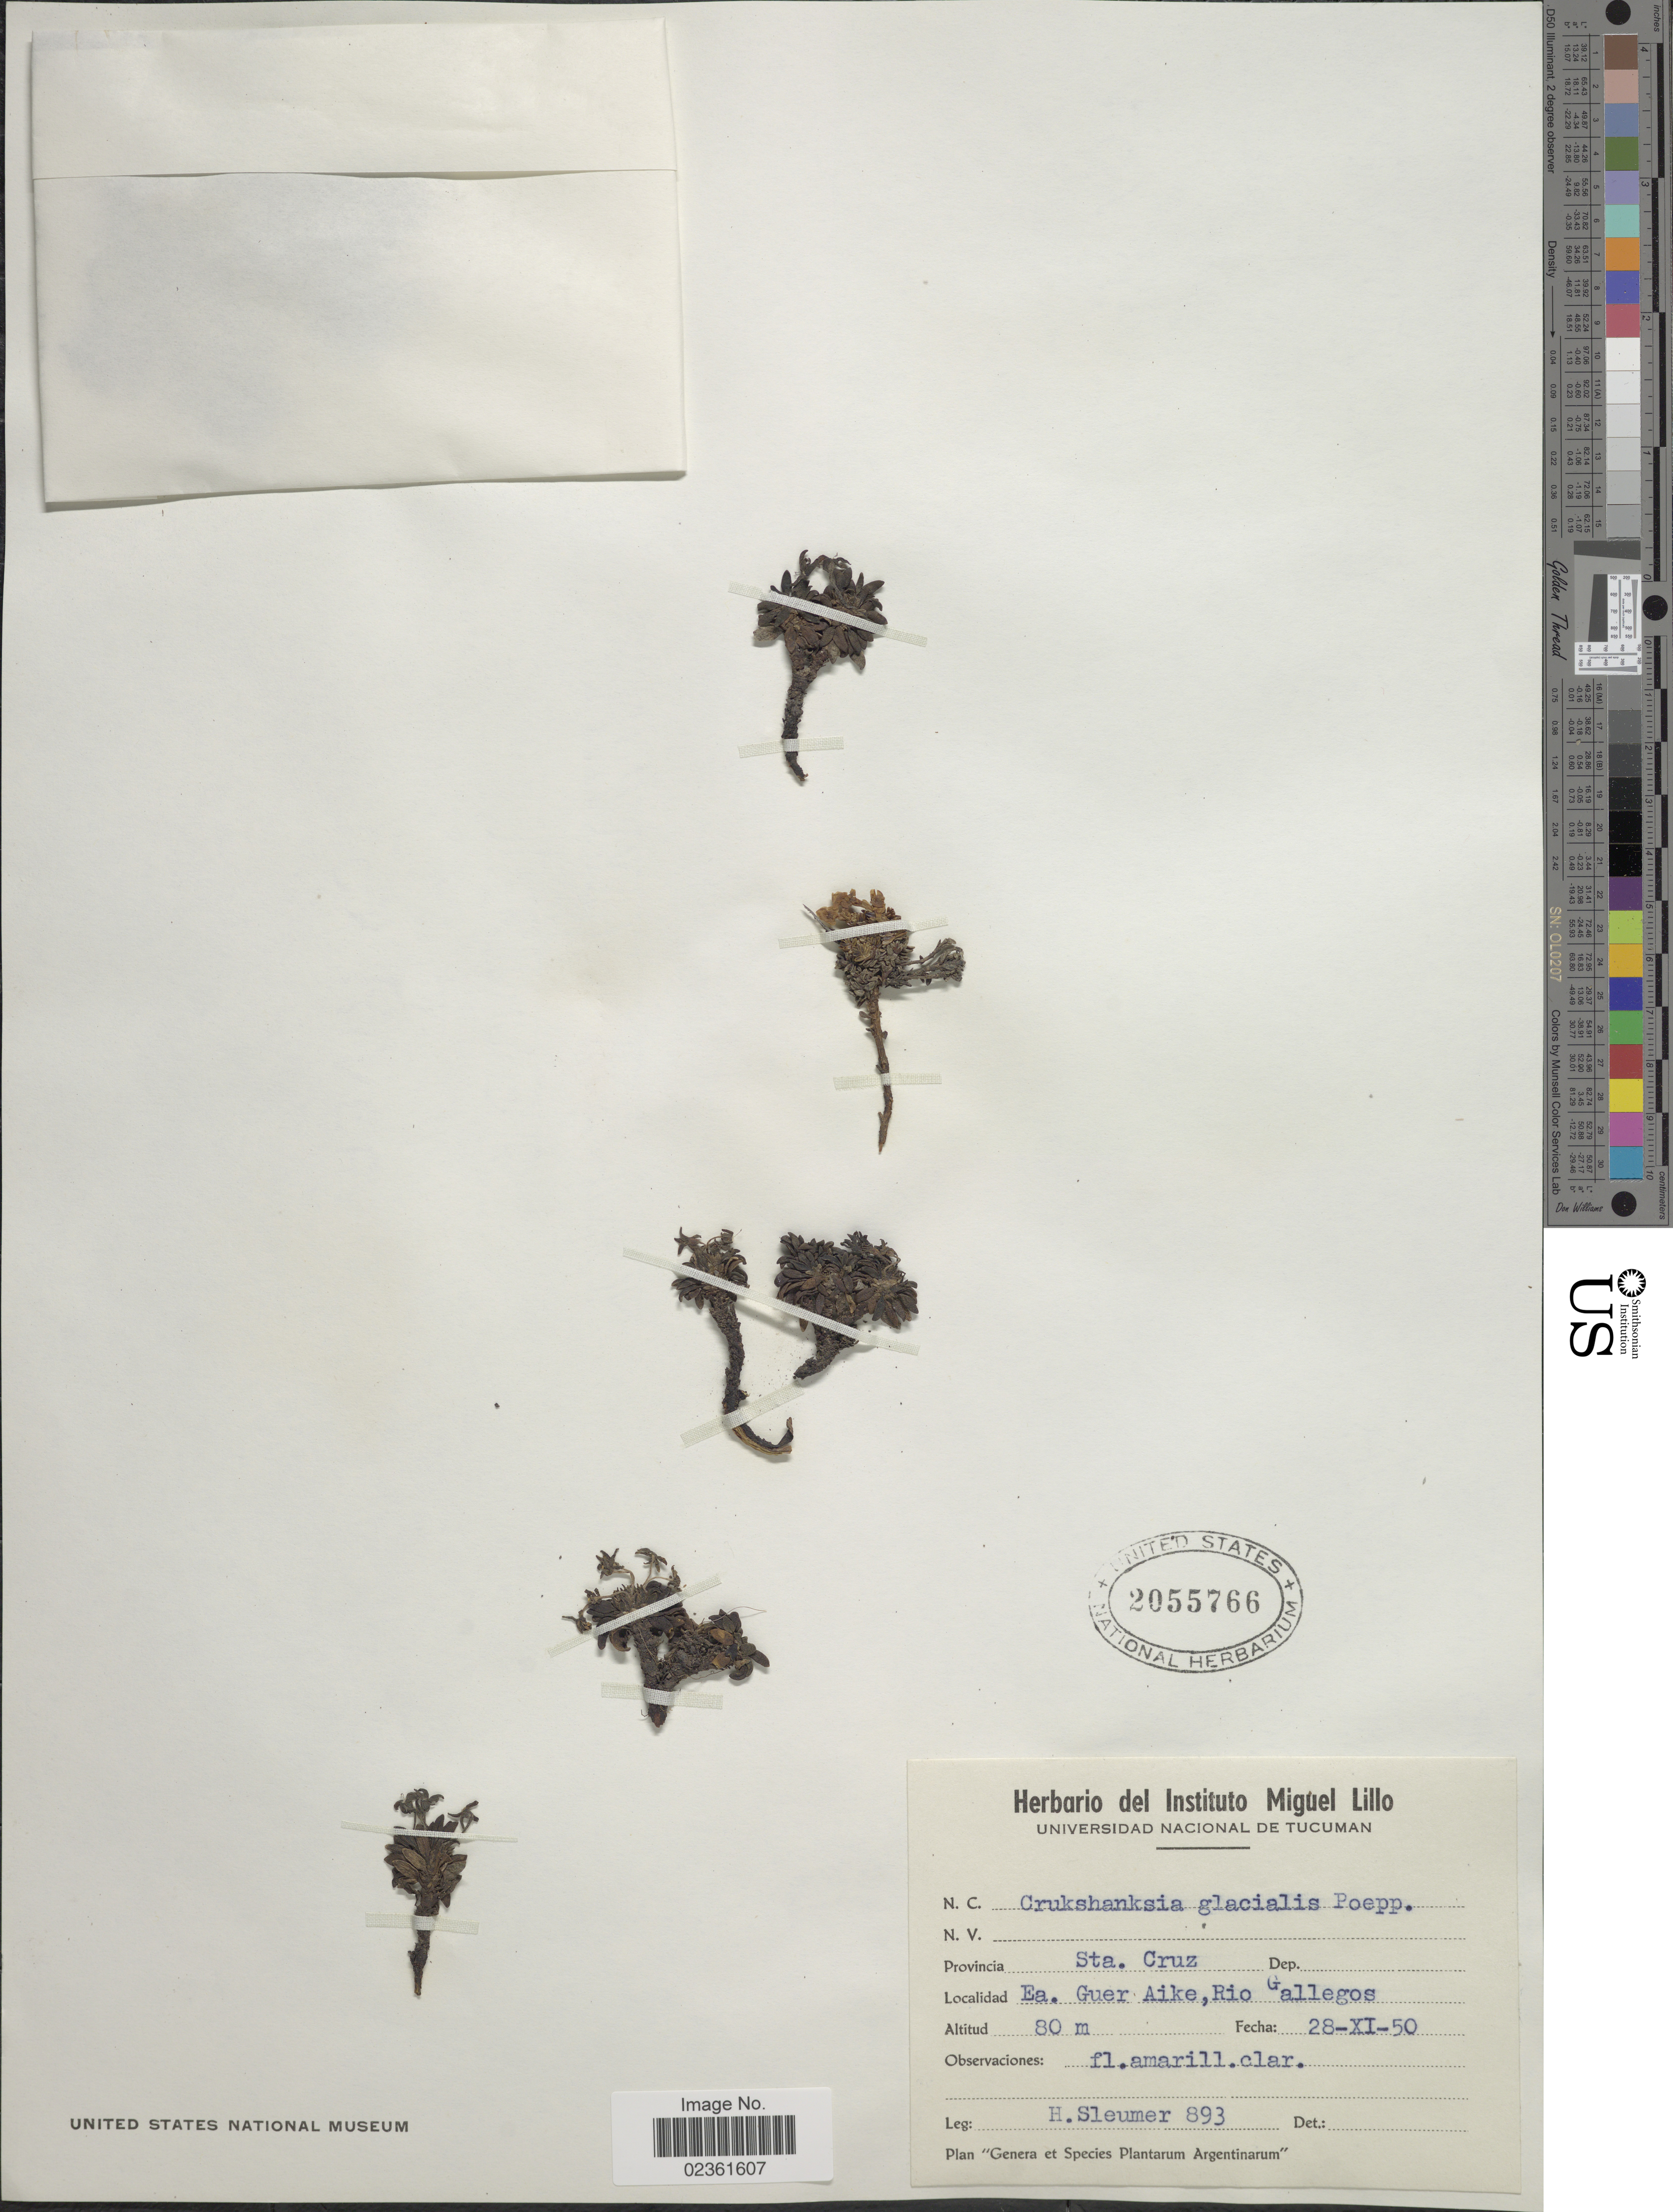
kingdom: Plantae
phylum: Tracheophyta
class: Magnoliopsida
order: Gentianales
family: Rubiaceae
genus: Oreopolus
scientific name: Oreopolus glacialis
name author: (Poepp.) Ricardi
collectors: H. O. Sleumer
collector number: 893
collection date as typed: Transcribed d/m/y: 28/11/50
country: Argentina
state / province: Santa Cruz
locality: Ea. Guer Aike, Rio Gallegos.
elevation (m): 80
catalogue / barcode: US 2055766